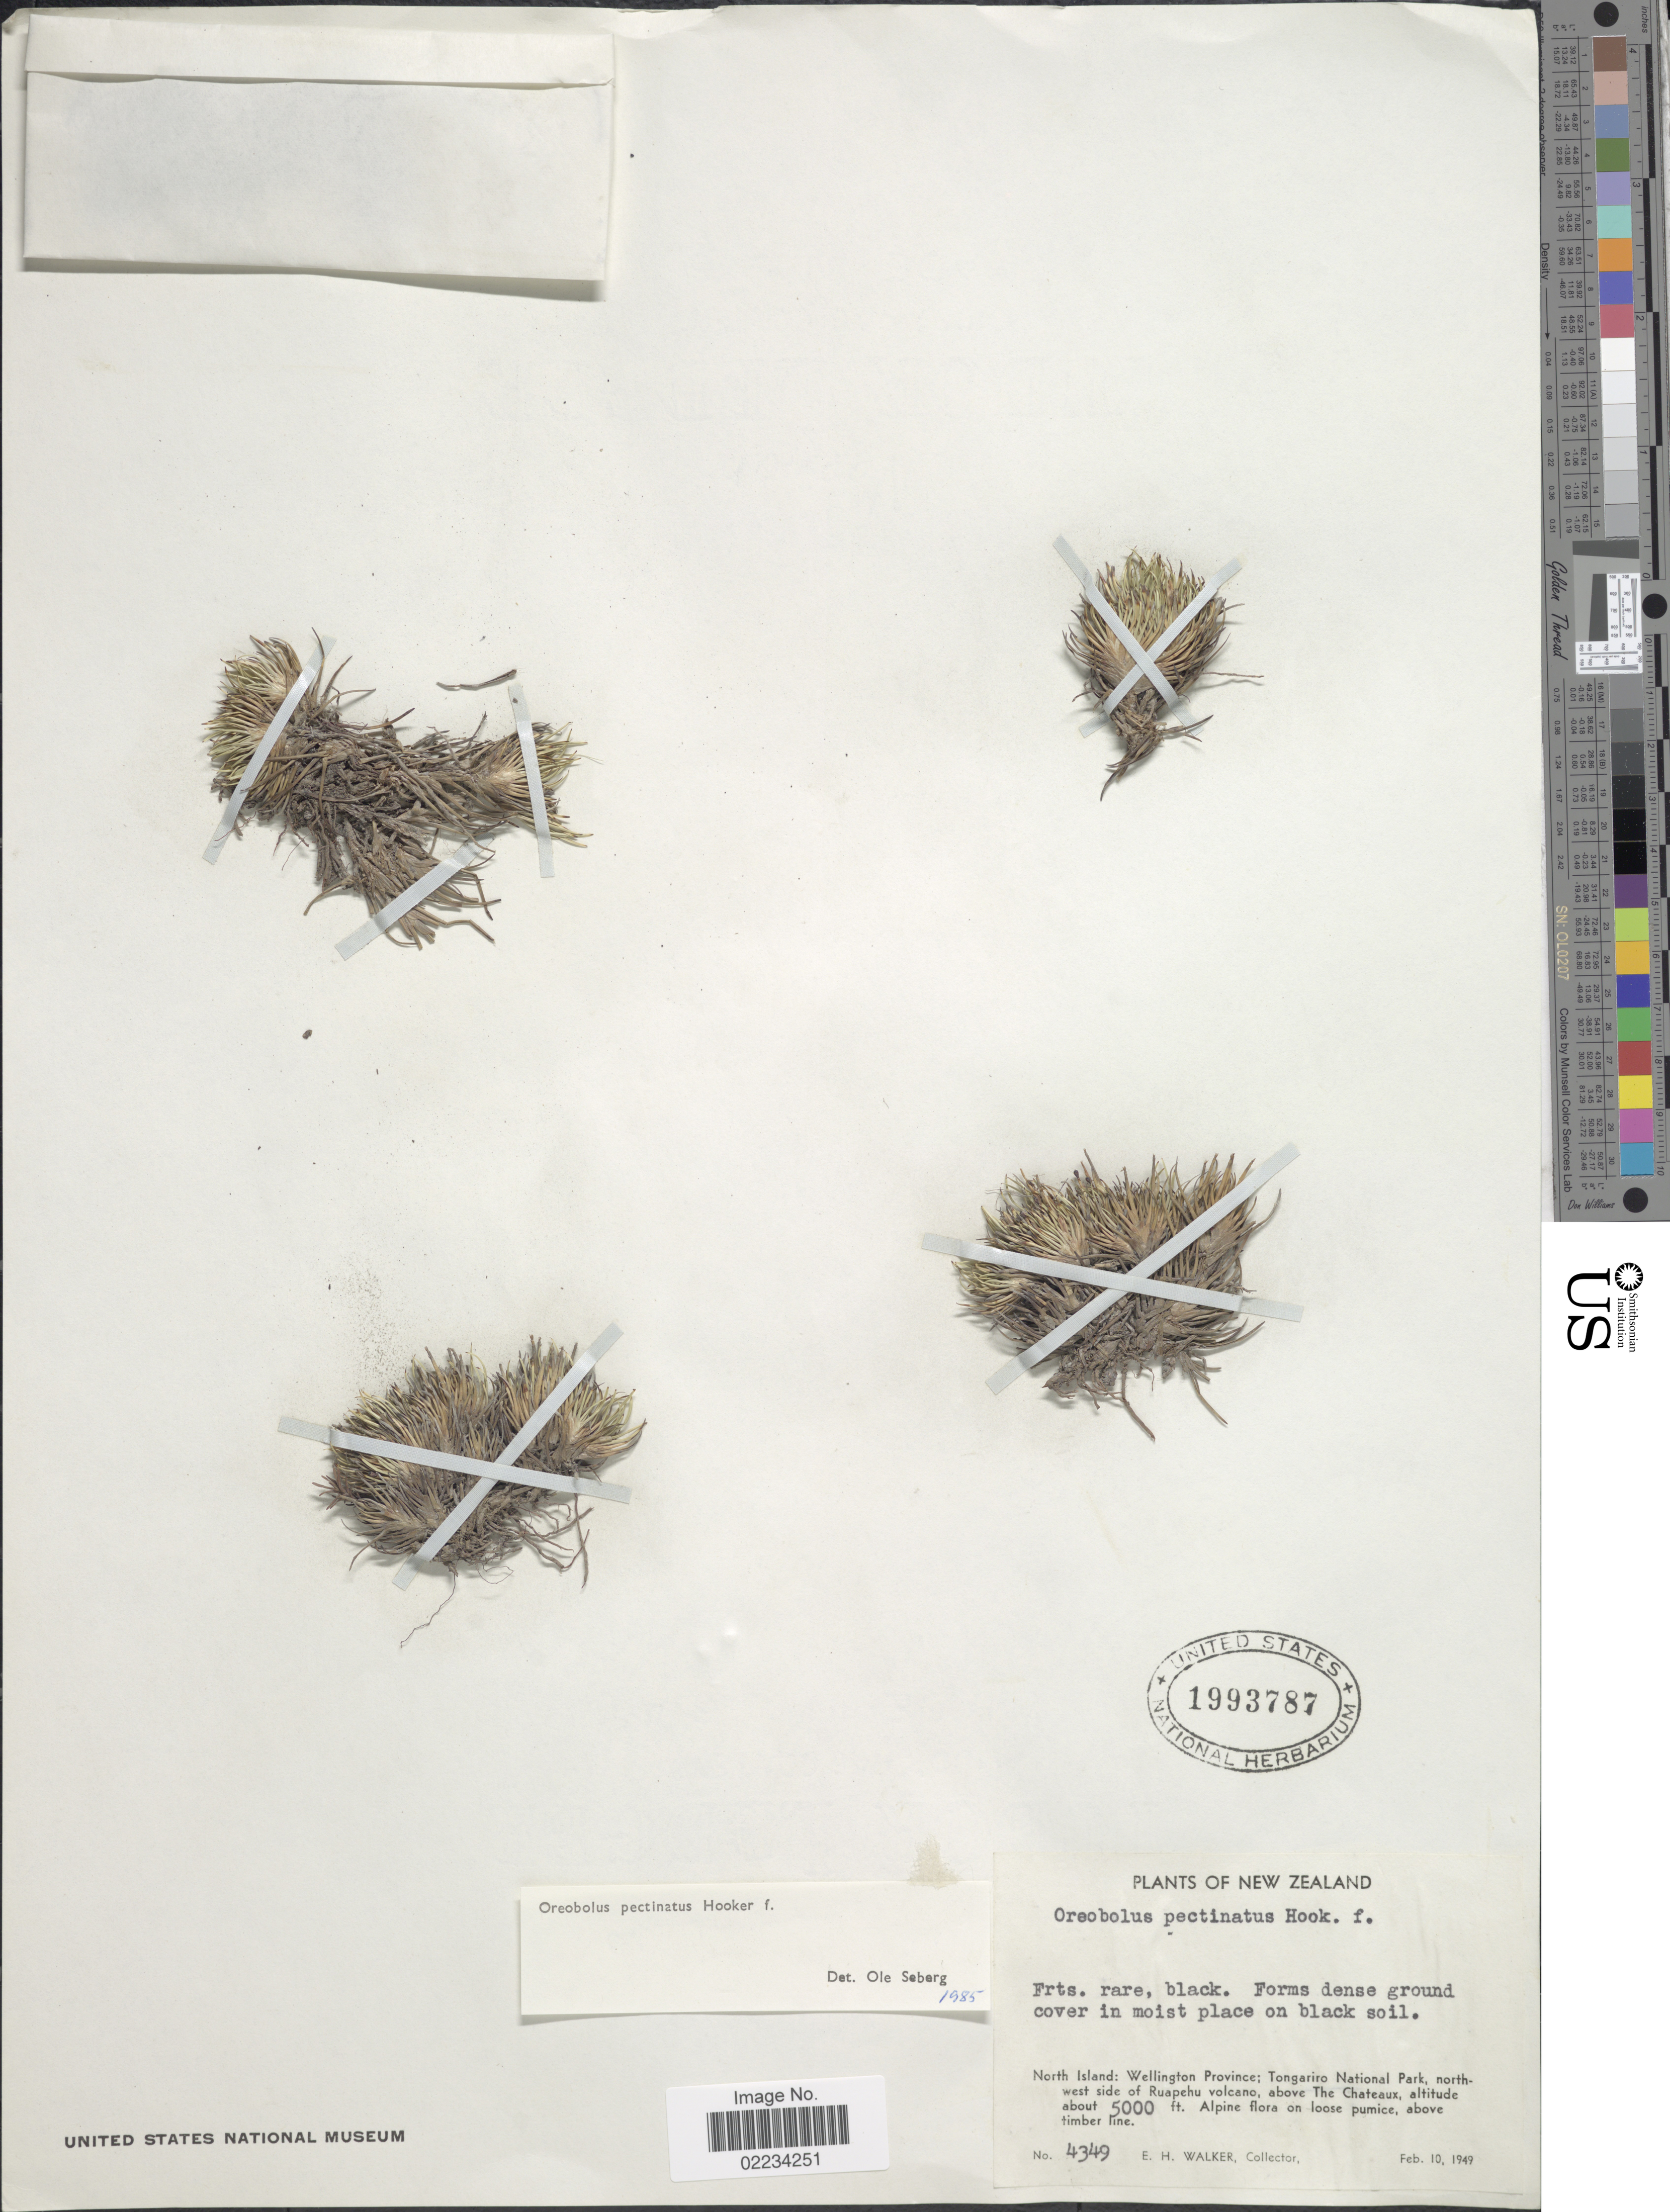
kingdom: Plantae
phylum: Tracheophyta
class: Liliopsida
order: Poales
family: Cyperaceae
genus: Oreobolus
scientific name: Oreobolus pectinatus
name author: Hook. f.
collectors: E. H. Walker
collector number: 4349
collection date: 1949-02-10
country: New Zealand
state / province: Wellington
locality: North Island: Tongariro National Park, northwest side of Ruapehu volcano, above The Chateaux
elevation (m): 1524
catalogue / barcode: US 1993787